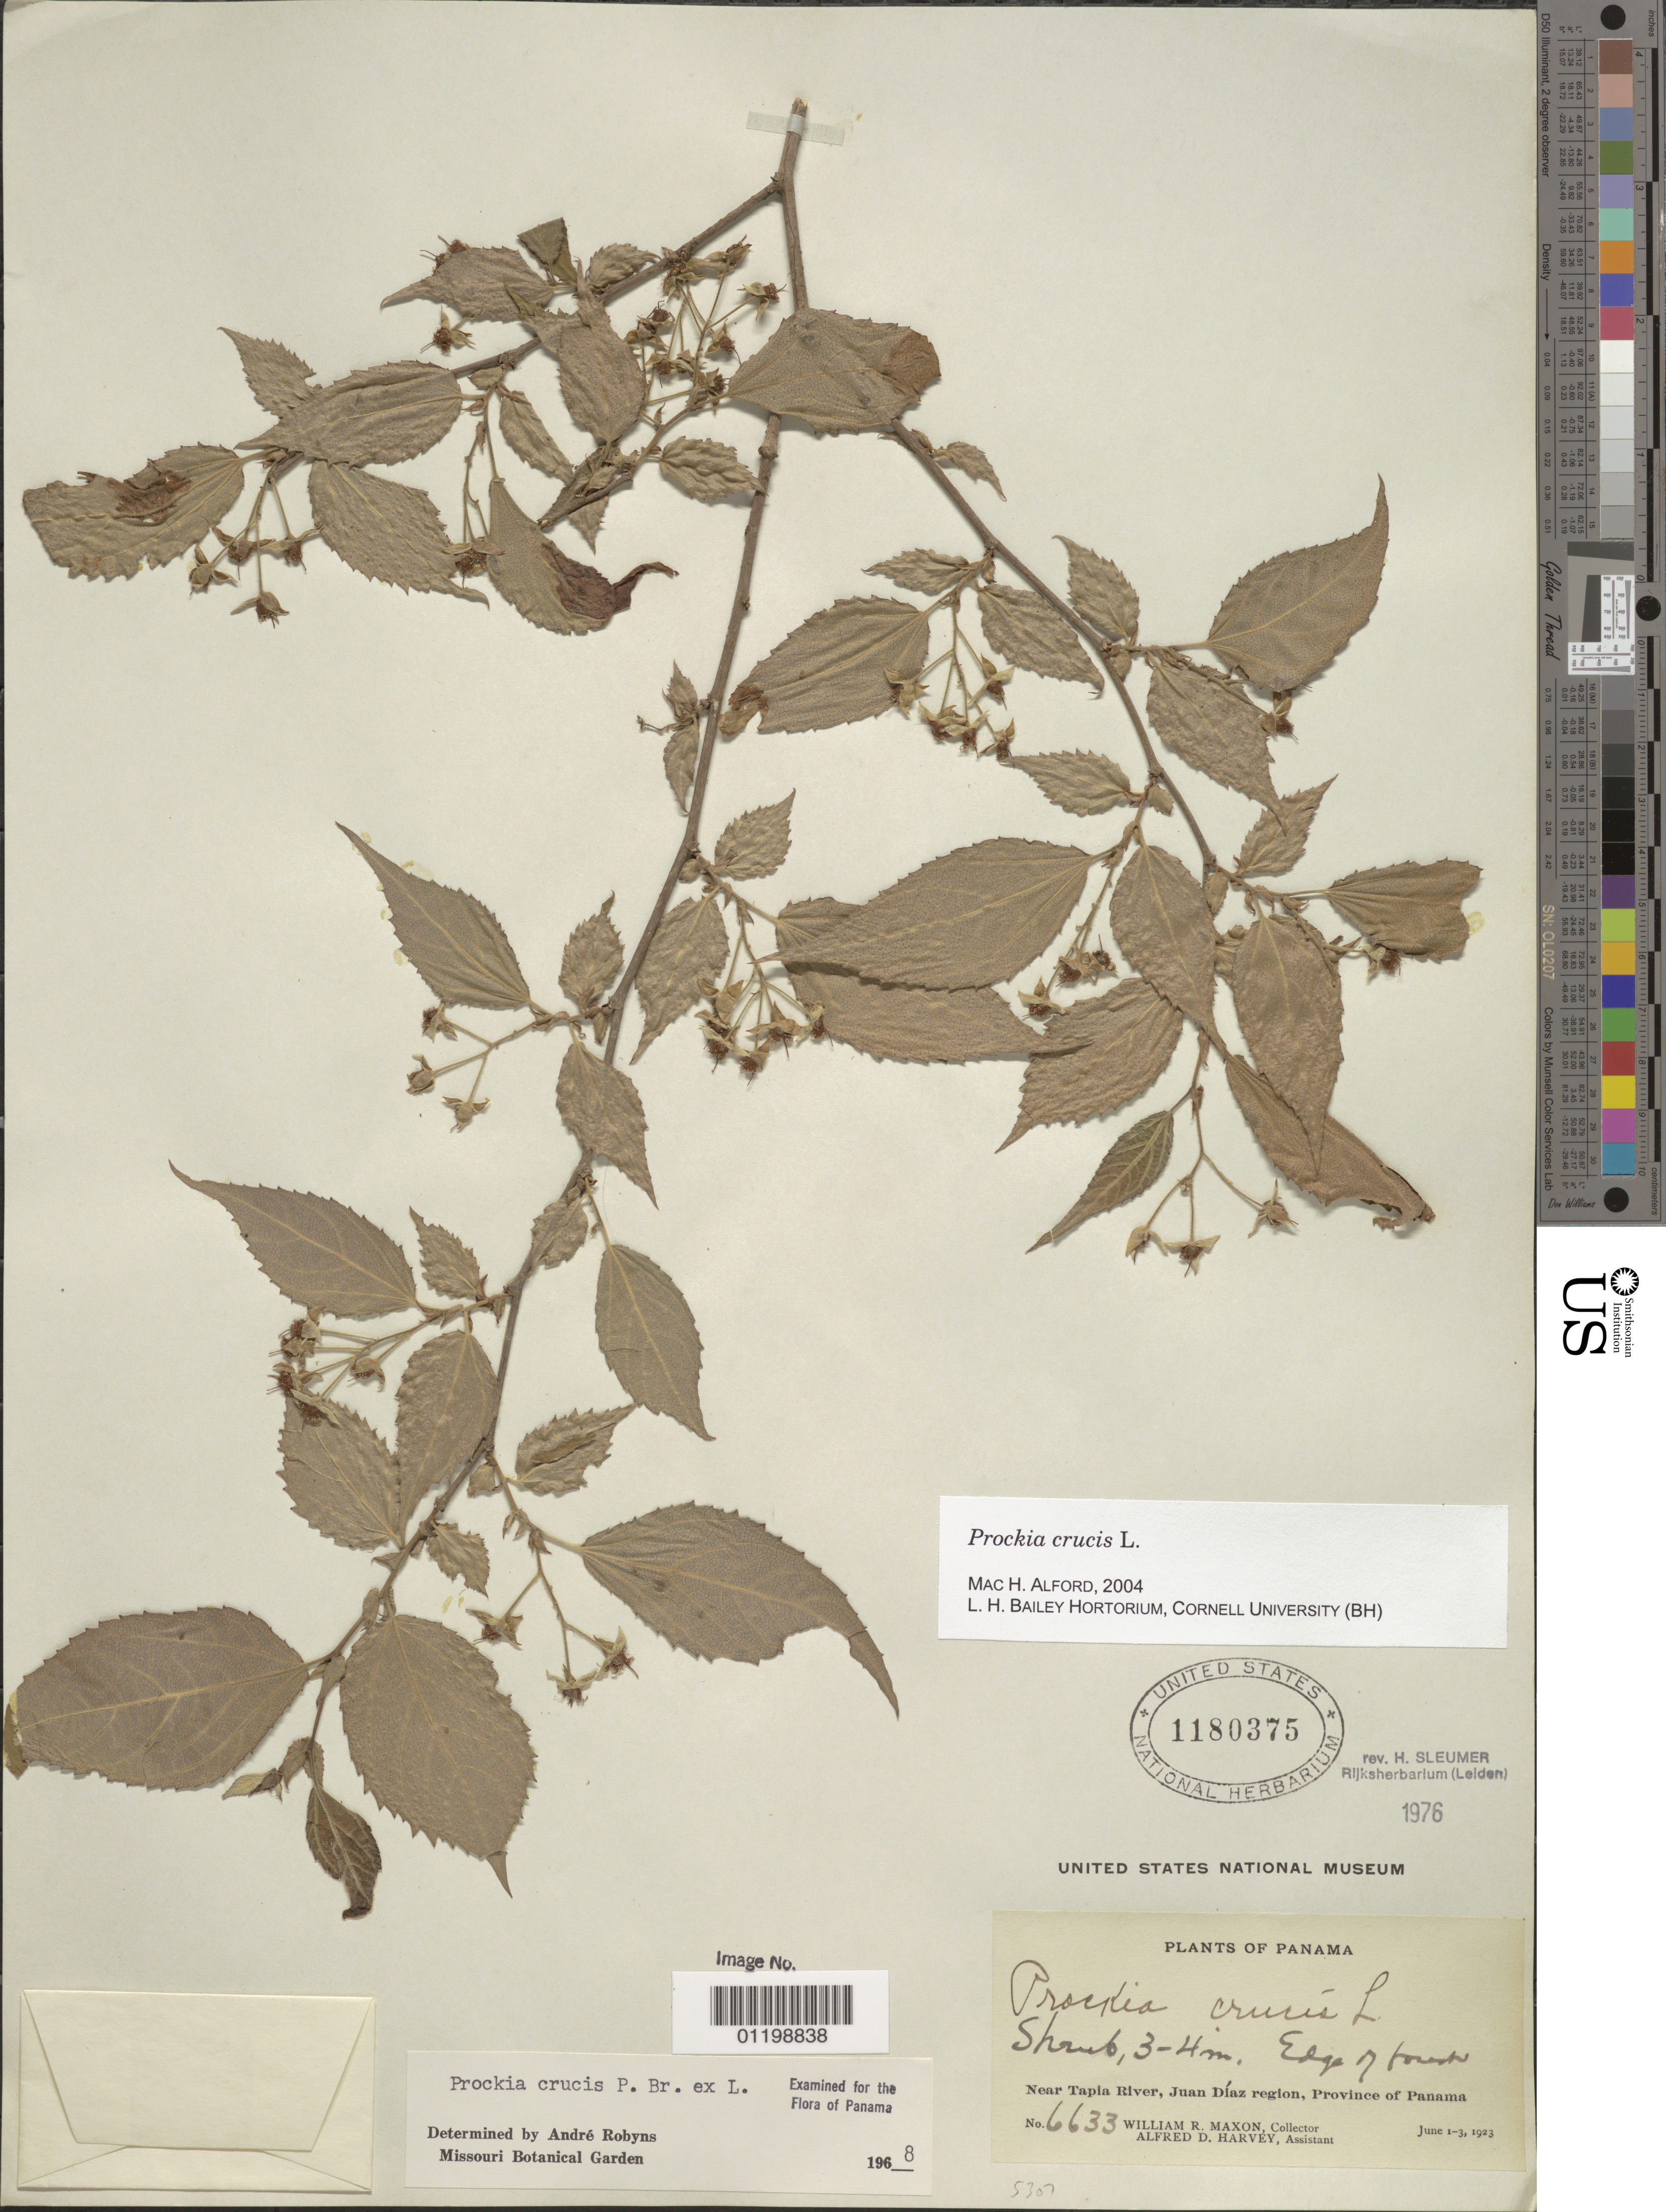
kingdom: Plantae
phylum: Tracheophyta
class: Magnoliopsida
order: Malpighiales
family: Salicaceae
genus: Prockia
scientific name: Prockia crucis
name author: P. Browne ex L.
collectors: W. R. Maxon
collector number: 6633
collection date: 1923-06-01/1923-06-03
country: Panama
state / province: Panamá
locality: Near Tapia River, Juan Diaz region.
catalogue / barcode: US 1180375